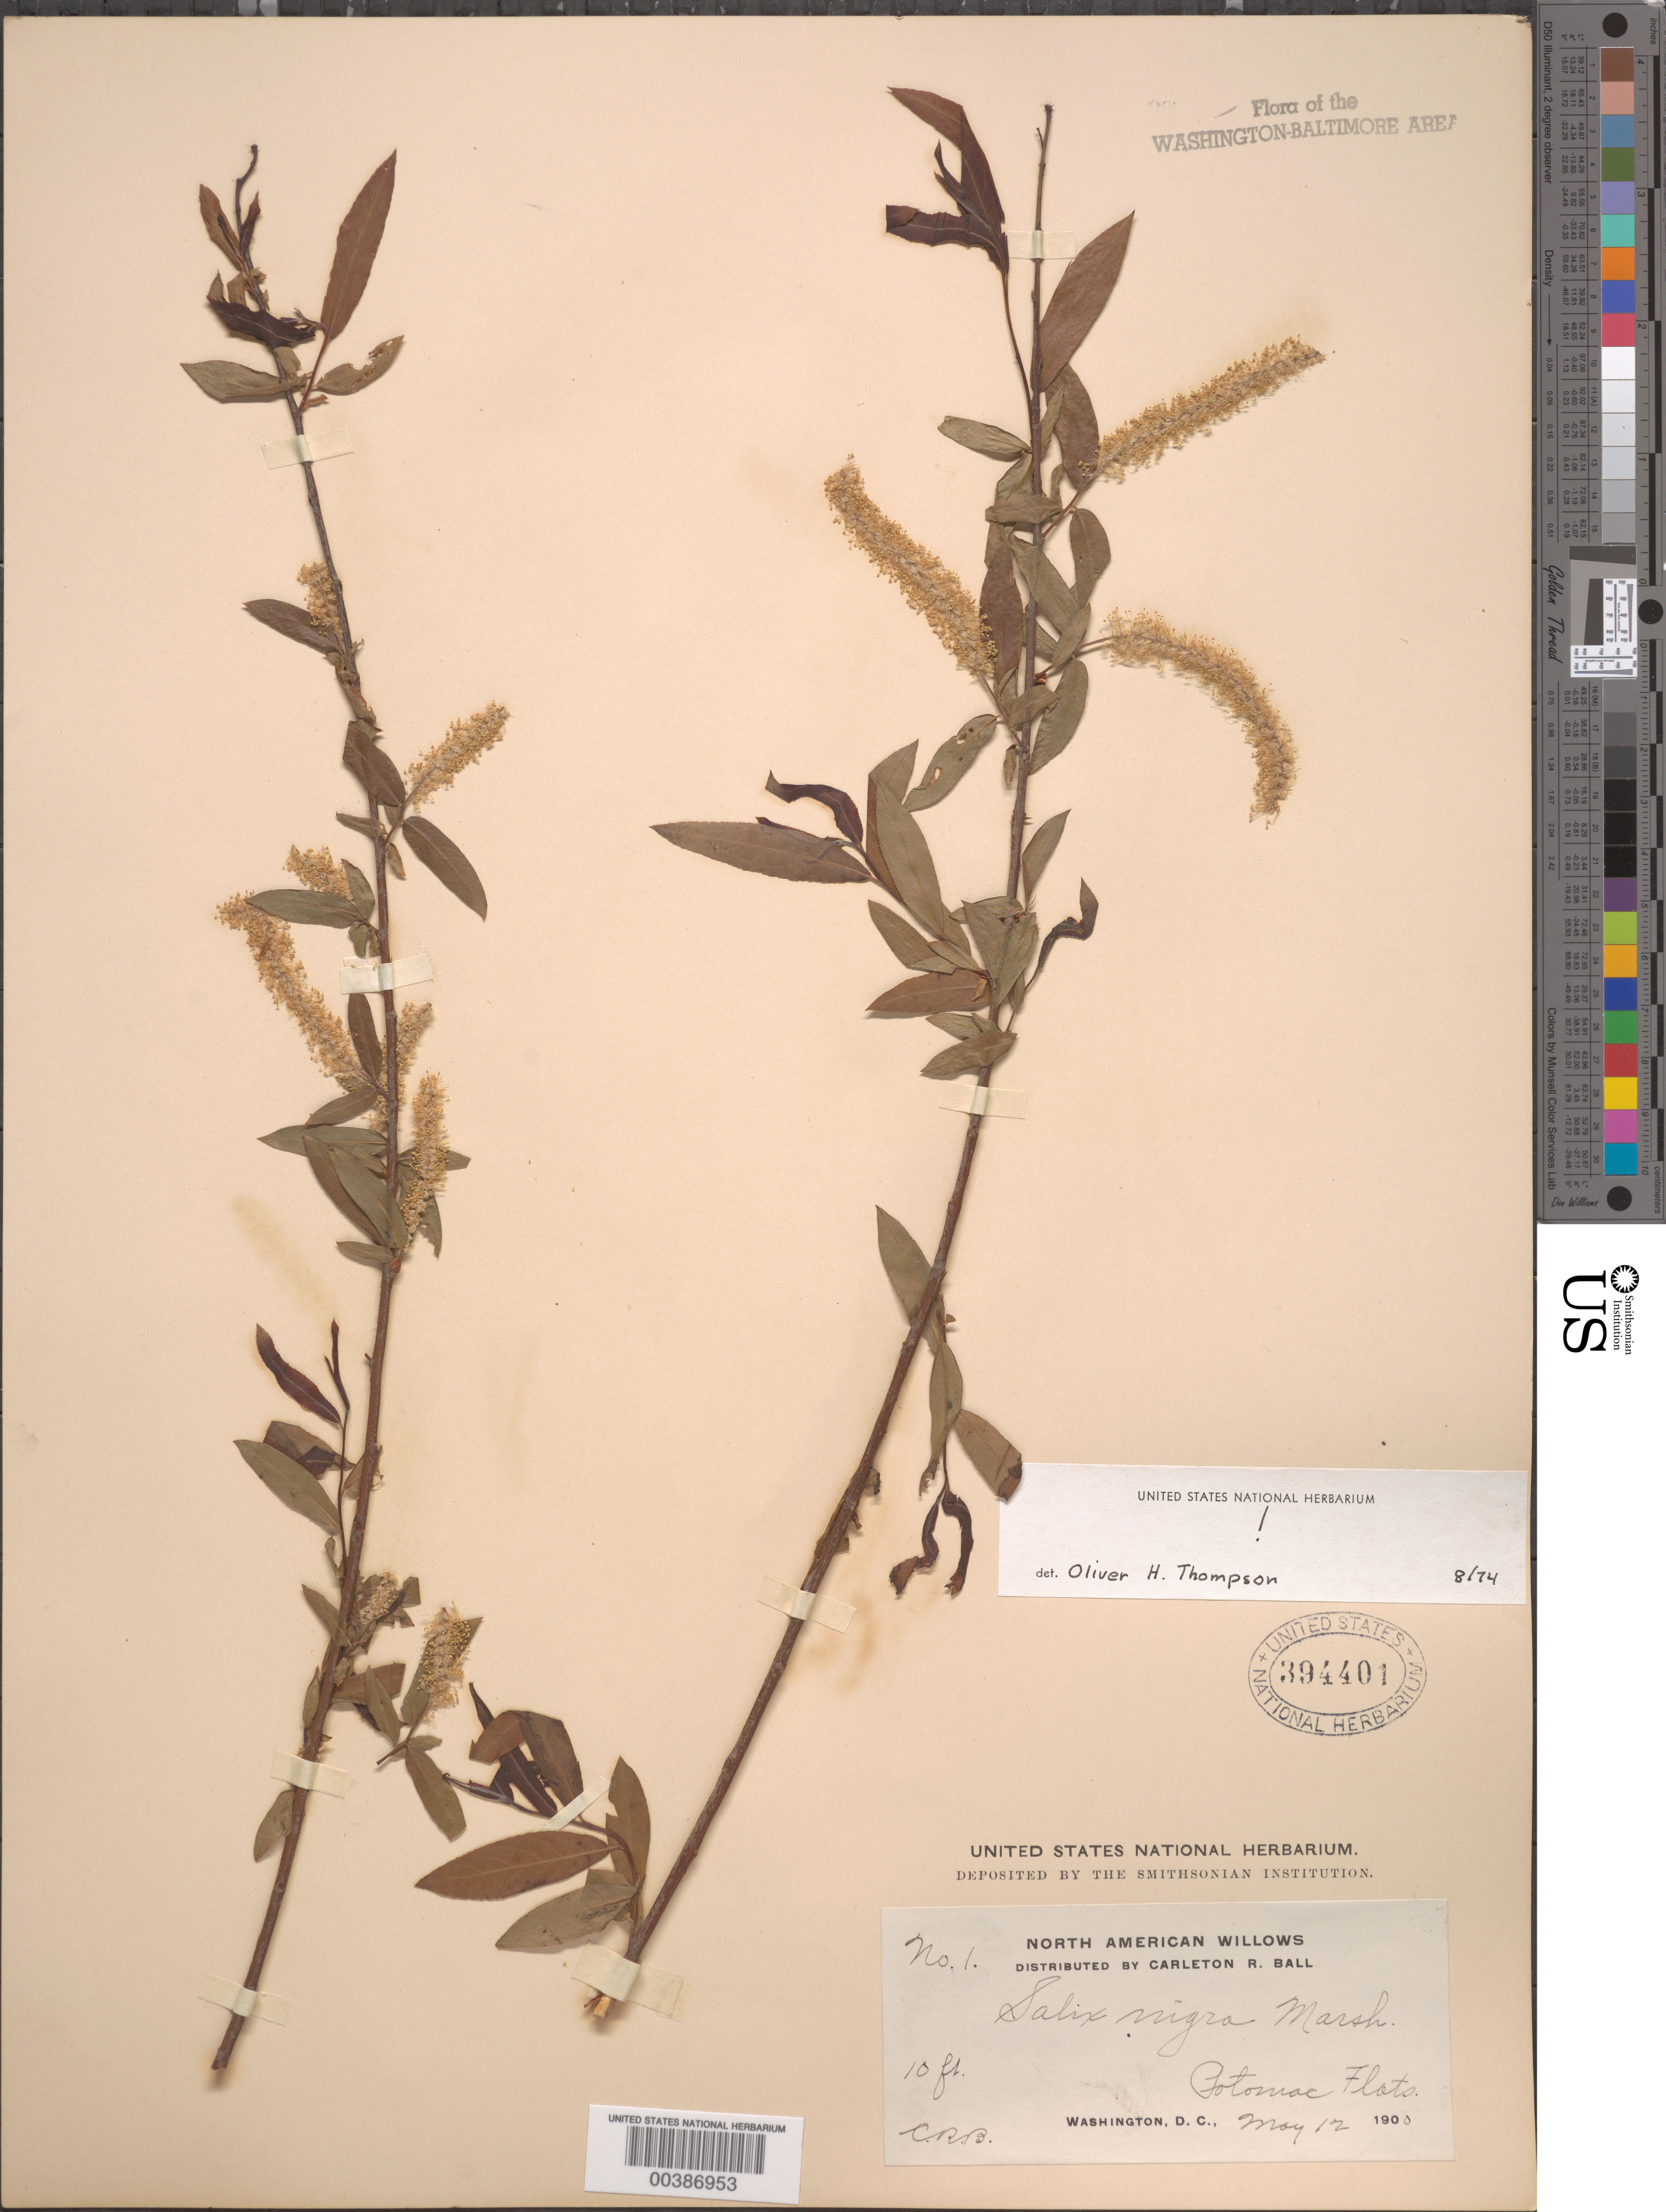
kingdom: Plantae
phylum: Tracheophyta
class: Magnoliopsida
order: Malpighiales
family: Salicaceae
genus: Salix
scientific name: Salix nigra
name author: Marshall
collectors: C. R. Ball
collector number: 1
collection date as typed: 12 May 1900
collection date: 1900-05-12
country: United States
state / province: District of Columbia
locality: Potomac Flats C. and O. Canal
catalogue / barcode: US 394401